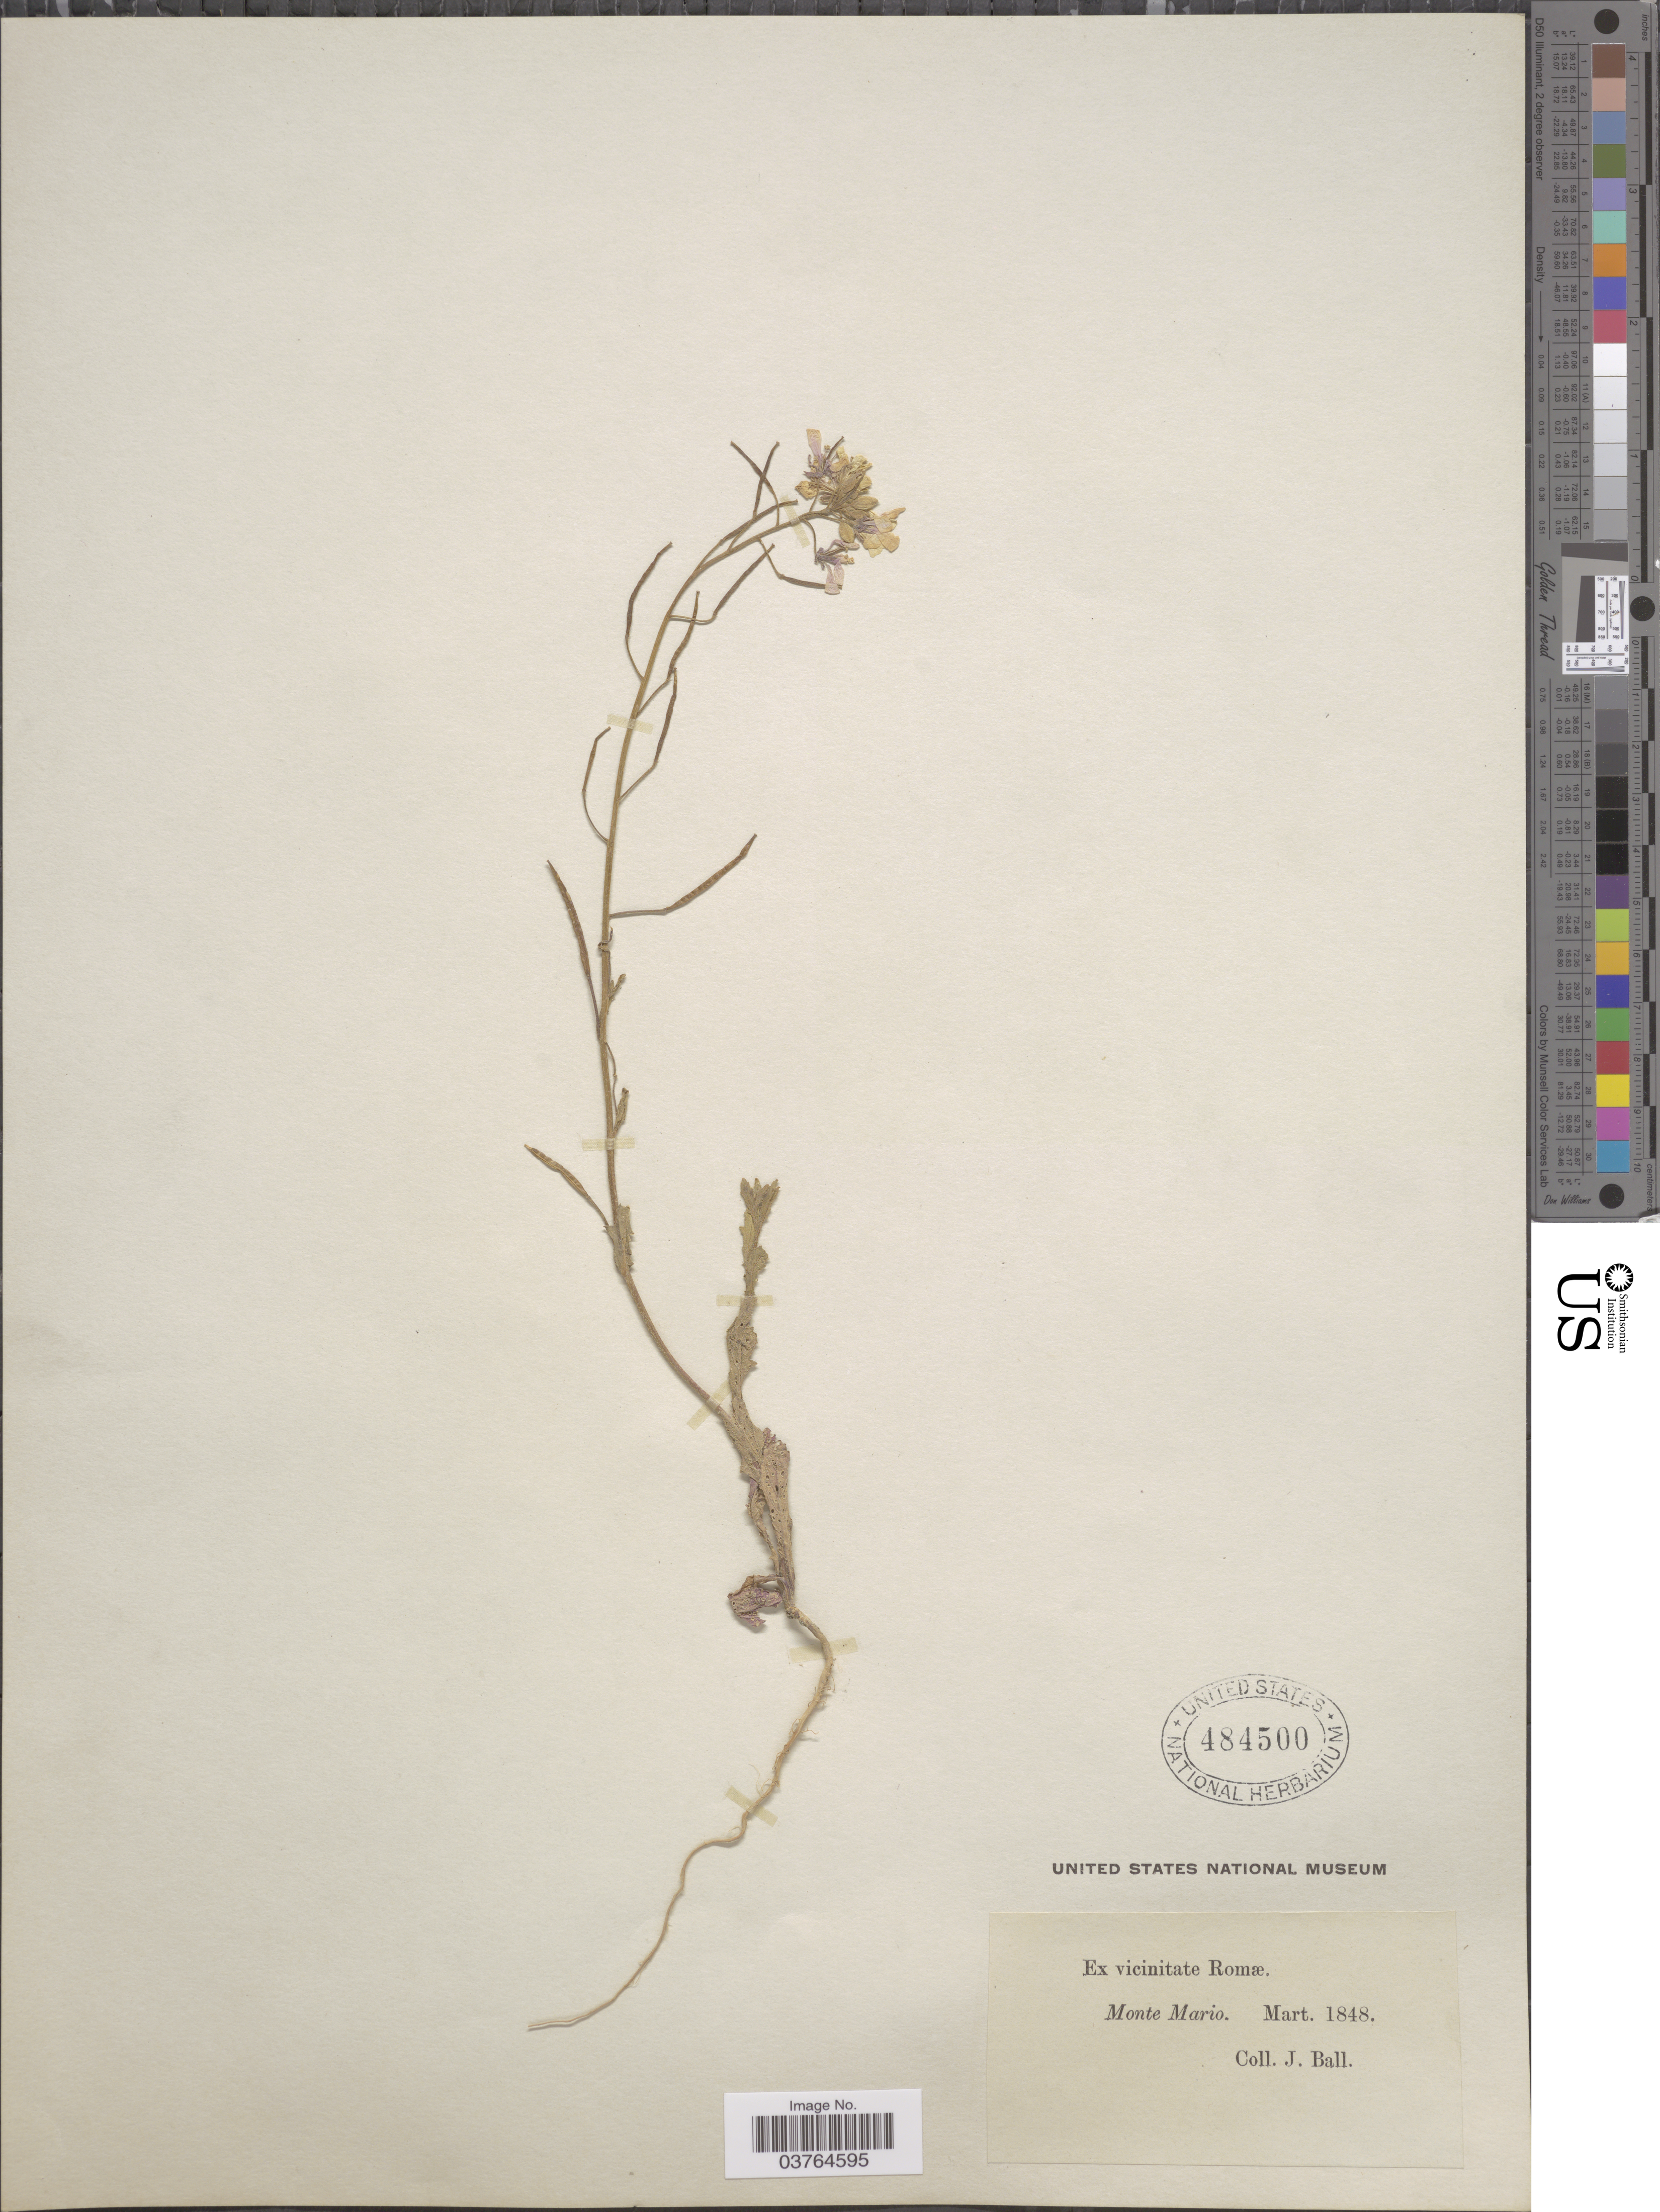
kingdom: Plantae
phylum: Tracheophyta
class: Magnoliopsida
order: Brassicales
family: Brassicaceae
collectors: J. Ball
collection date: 1848-03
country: Italy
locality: Ex vicinitate Romæ. Monte Mario.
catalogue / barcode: US 484500